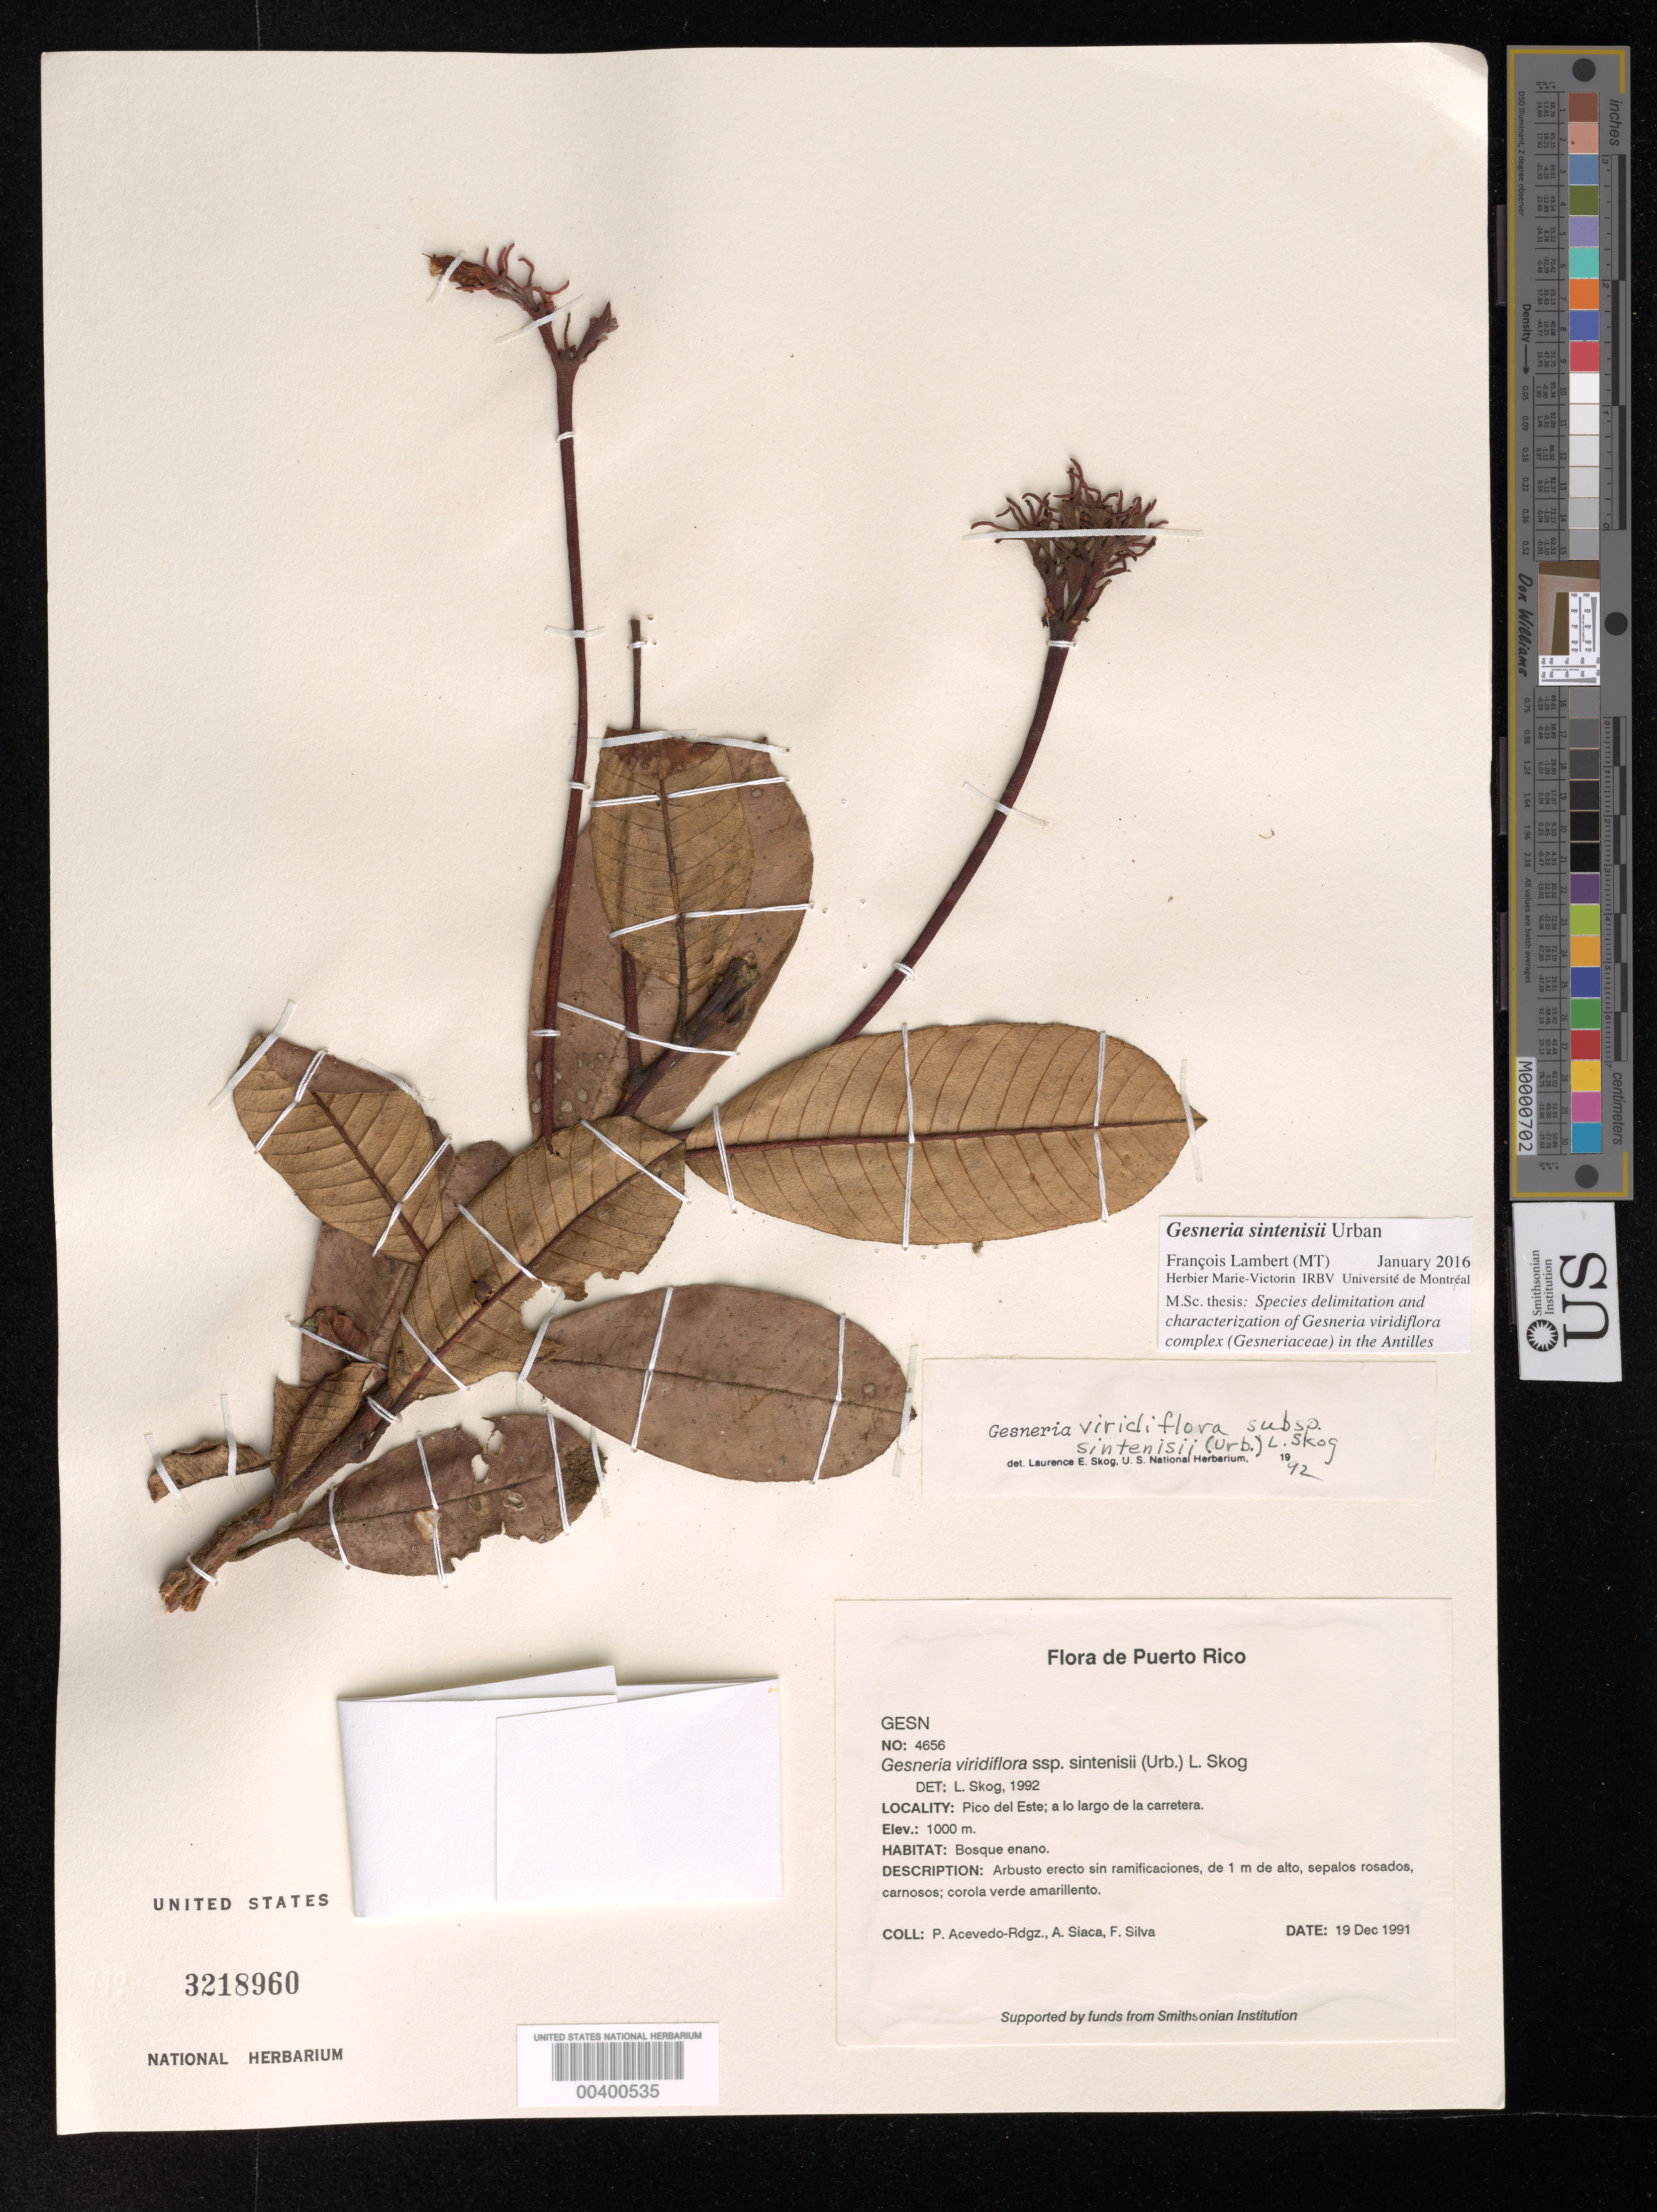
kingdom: Plantae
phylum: Tracheophyta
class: Magnoliopsida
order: Lamiales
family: Gesneriaceae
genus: Gesneria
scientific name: Gesneria sintenisii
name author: Urb.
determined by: Lambert, Francois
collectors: P. Acevedo-Rodr., A. Siaca & F. Silva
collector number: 4656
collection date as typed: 19 Dec 1991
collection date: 1991-12-19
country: Puerto Rico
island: Puerto Rico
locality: Pico del Este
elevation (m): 1000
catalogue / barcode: US 3218960